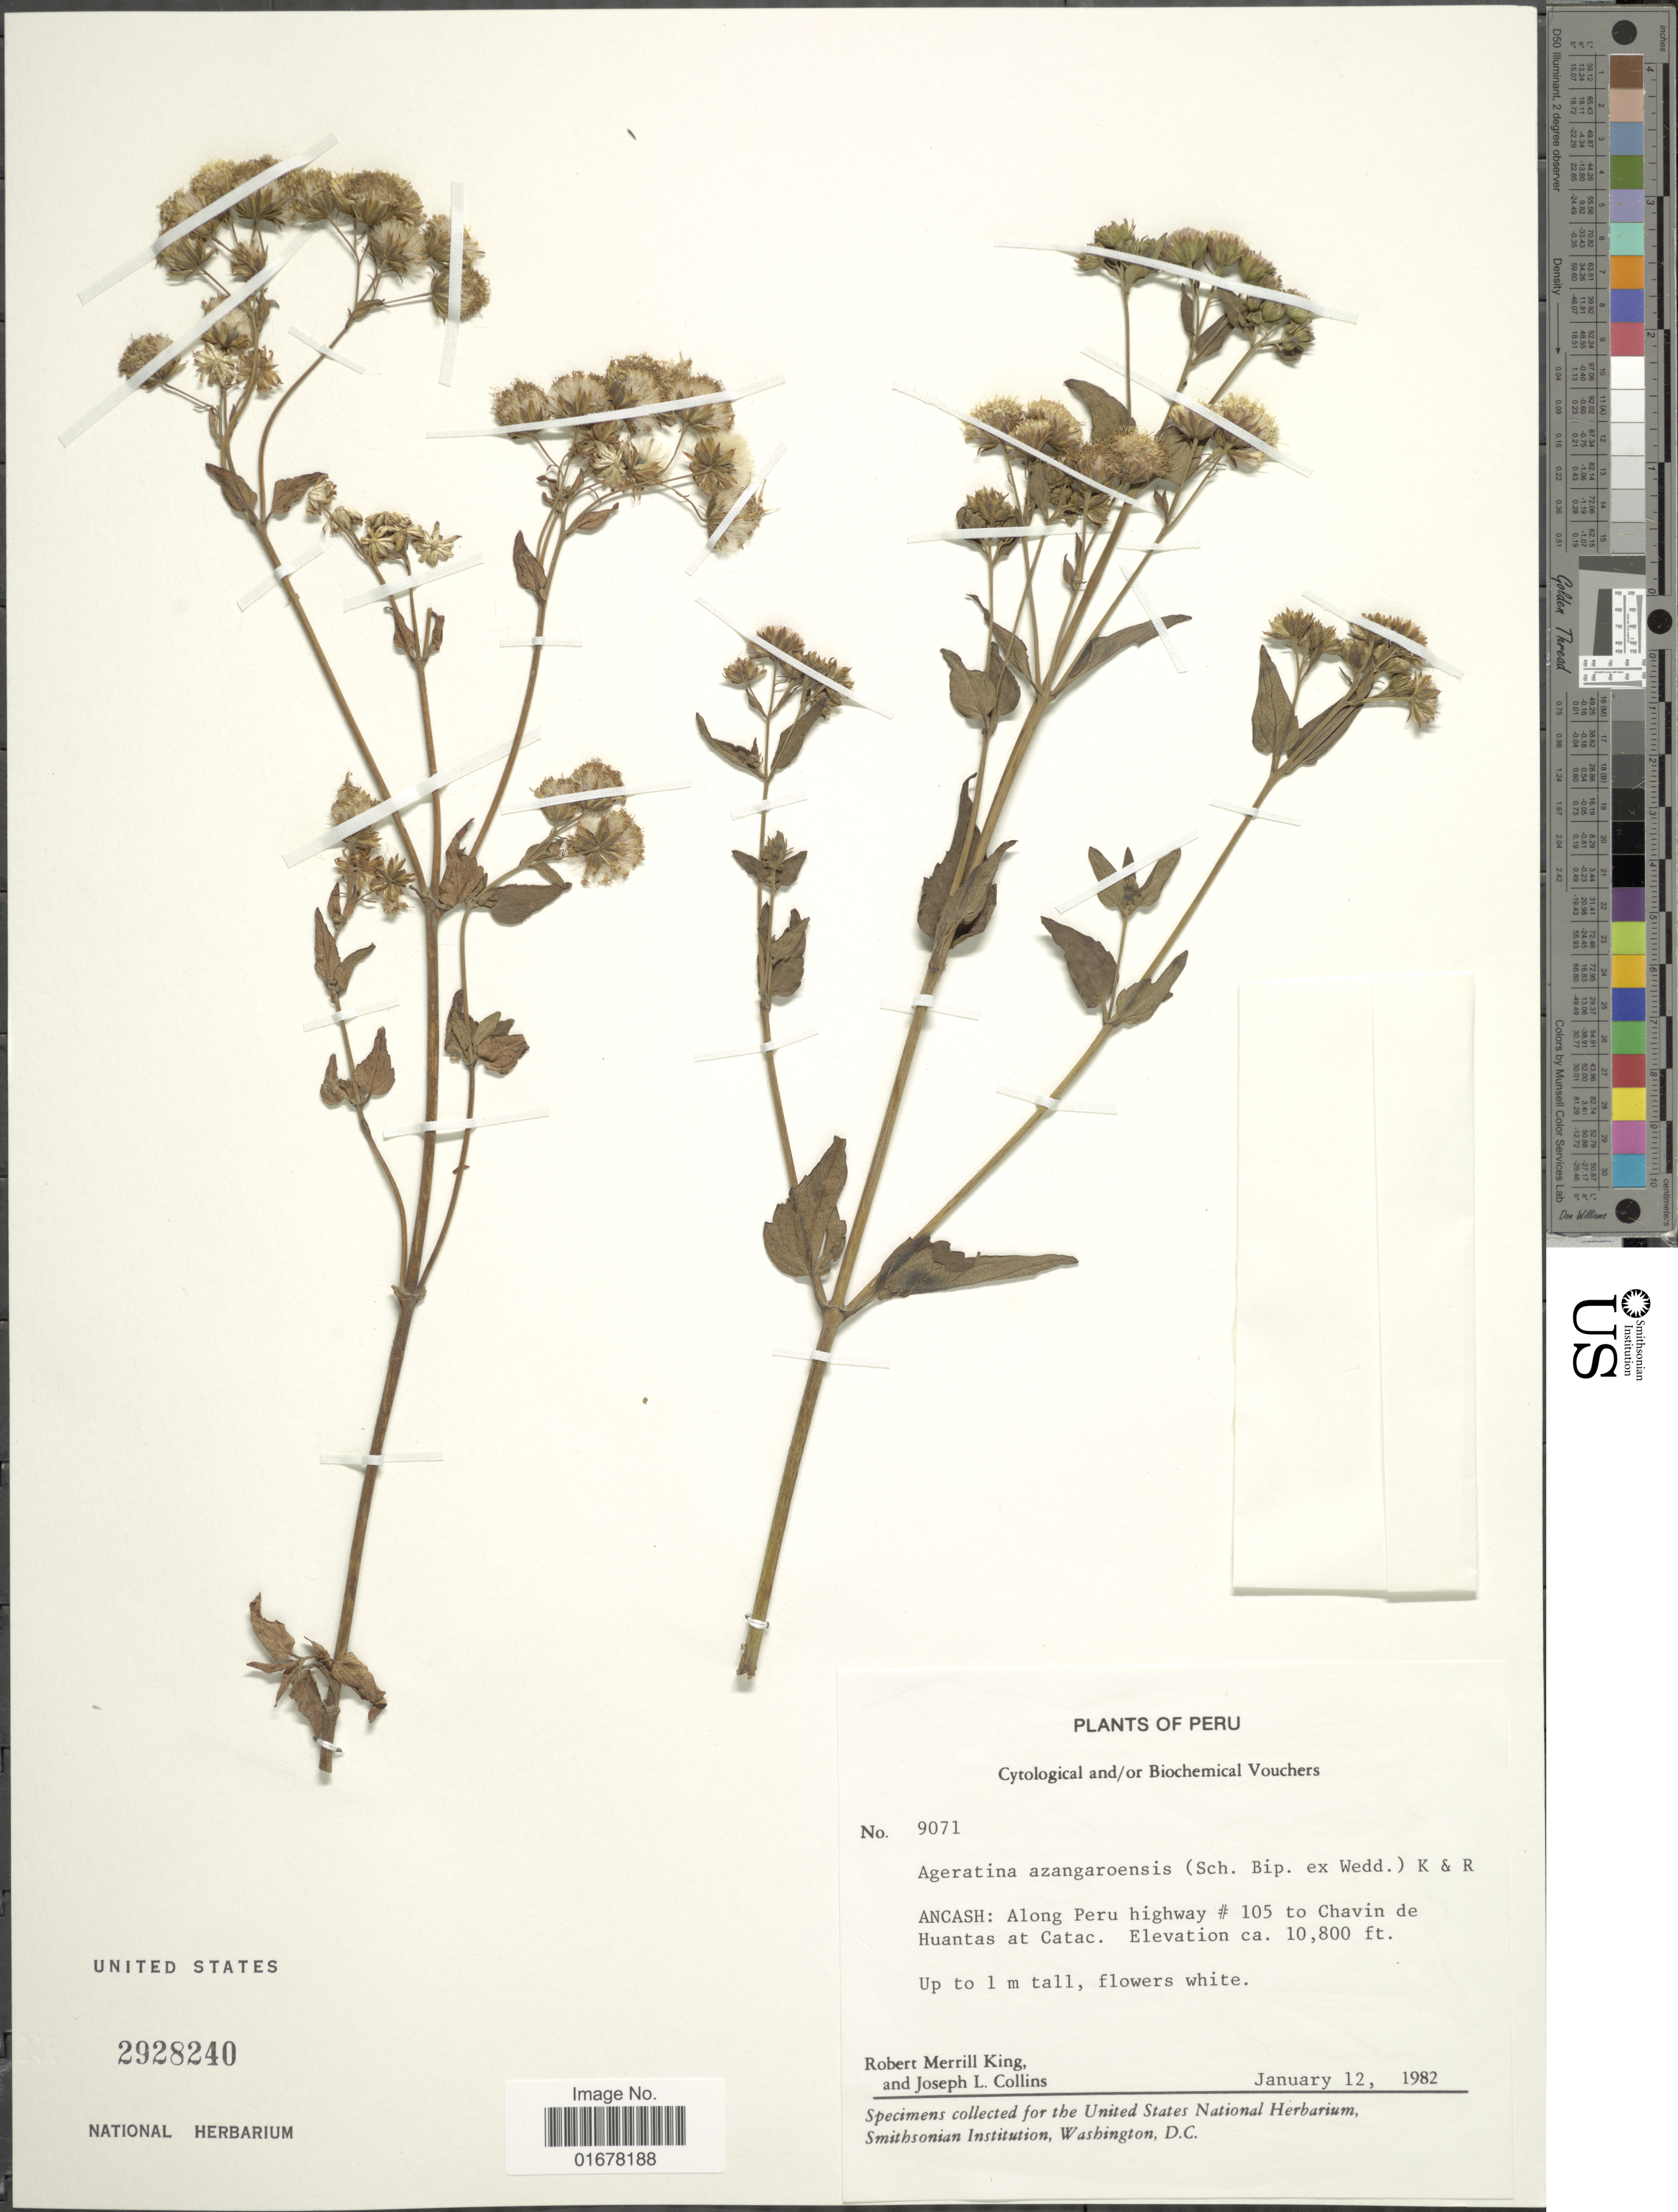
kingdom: Plantae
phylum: Tracheophyta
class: Magnoliopsida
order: Asterales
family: Asteraceae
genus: Ageratina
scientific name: Ageratina azangaroensis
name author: (Sch. Bip. ex Wedd.) R.M. King & H. Rob.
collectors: R. M. King & J. L. Collins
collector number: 9071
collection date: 1982-01-12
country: Peru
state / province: Ancash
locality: Ancash: Along Peru highway #105 to Chavin de Huantas at Catac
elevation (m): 3292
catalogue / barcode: US 2928240